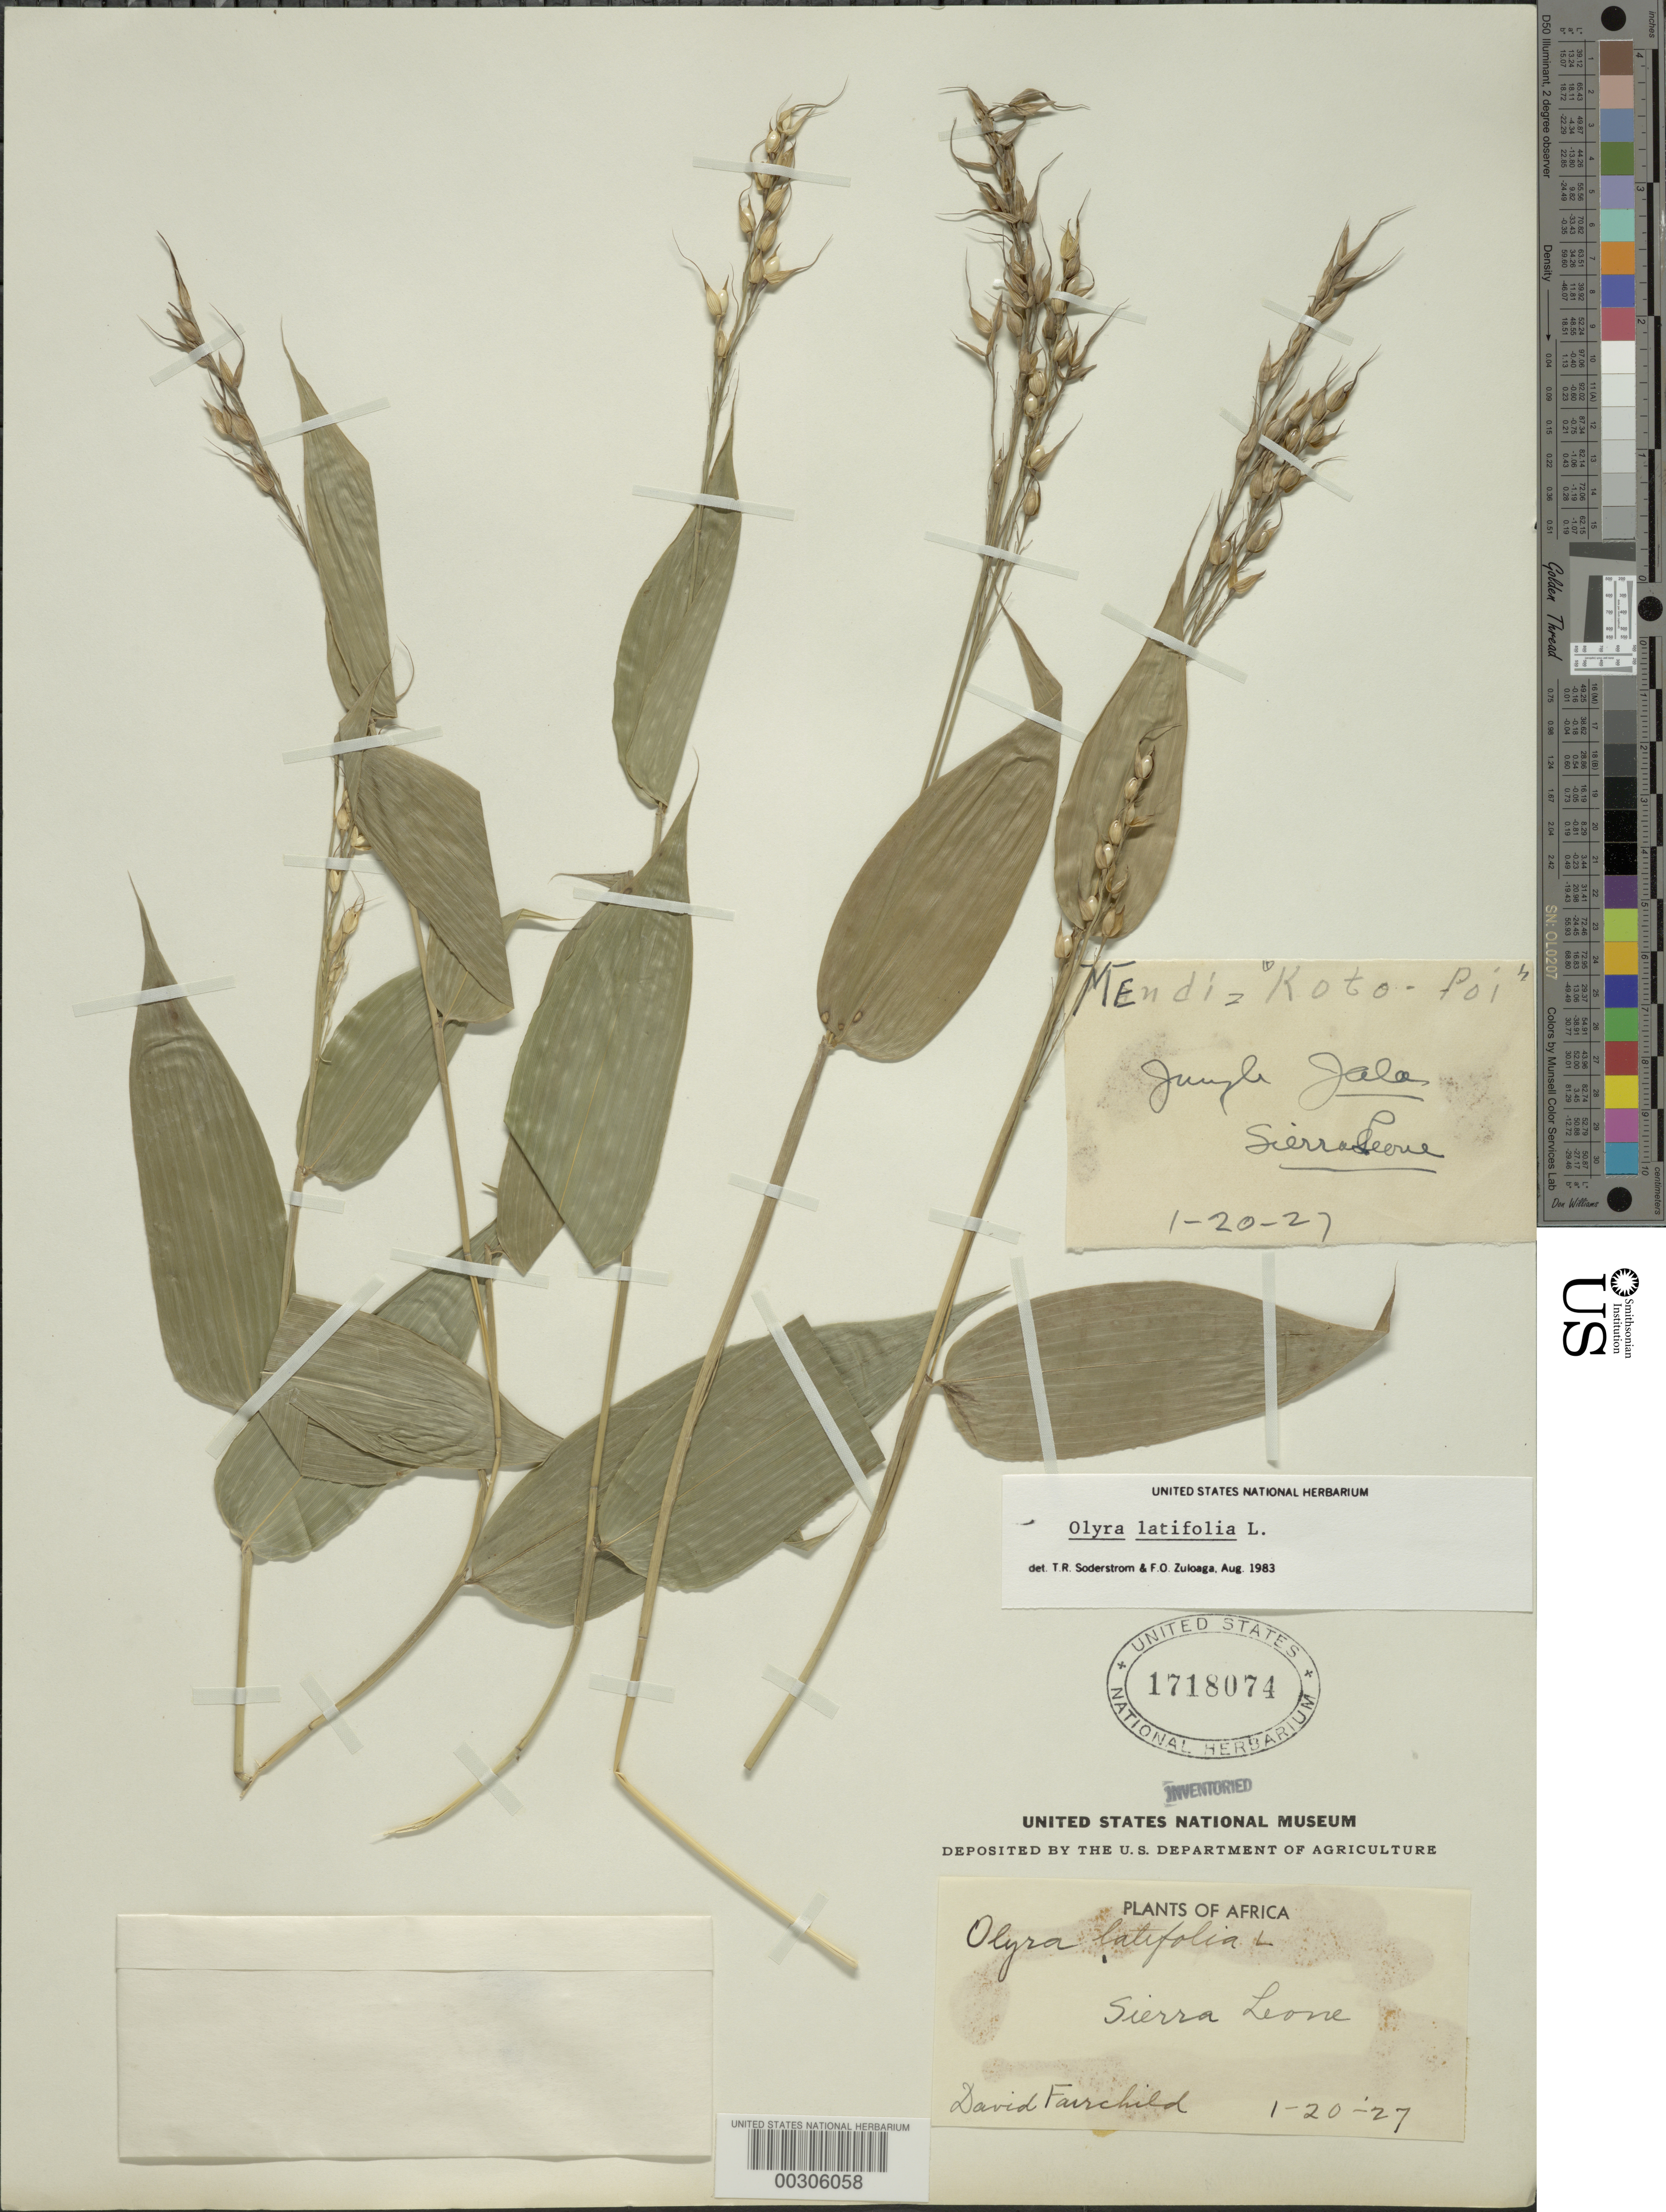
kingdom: Plantae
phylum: Tracheophyta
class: Liliopsida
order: Poales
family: Poaceae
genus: Olyra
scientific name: Olyra latifolia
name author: L.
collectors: D. Fairchild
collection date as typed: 20 Jan 1927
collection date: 1927-01-20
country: Sierra Leone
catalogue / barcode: US 1718074